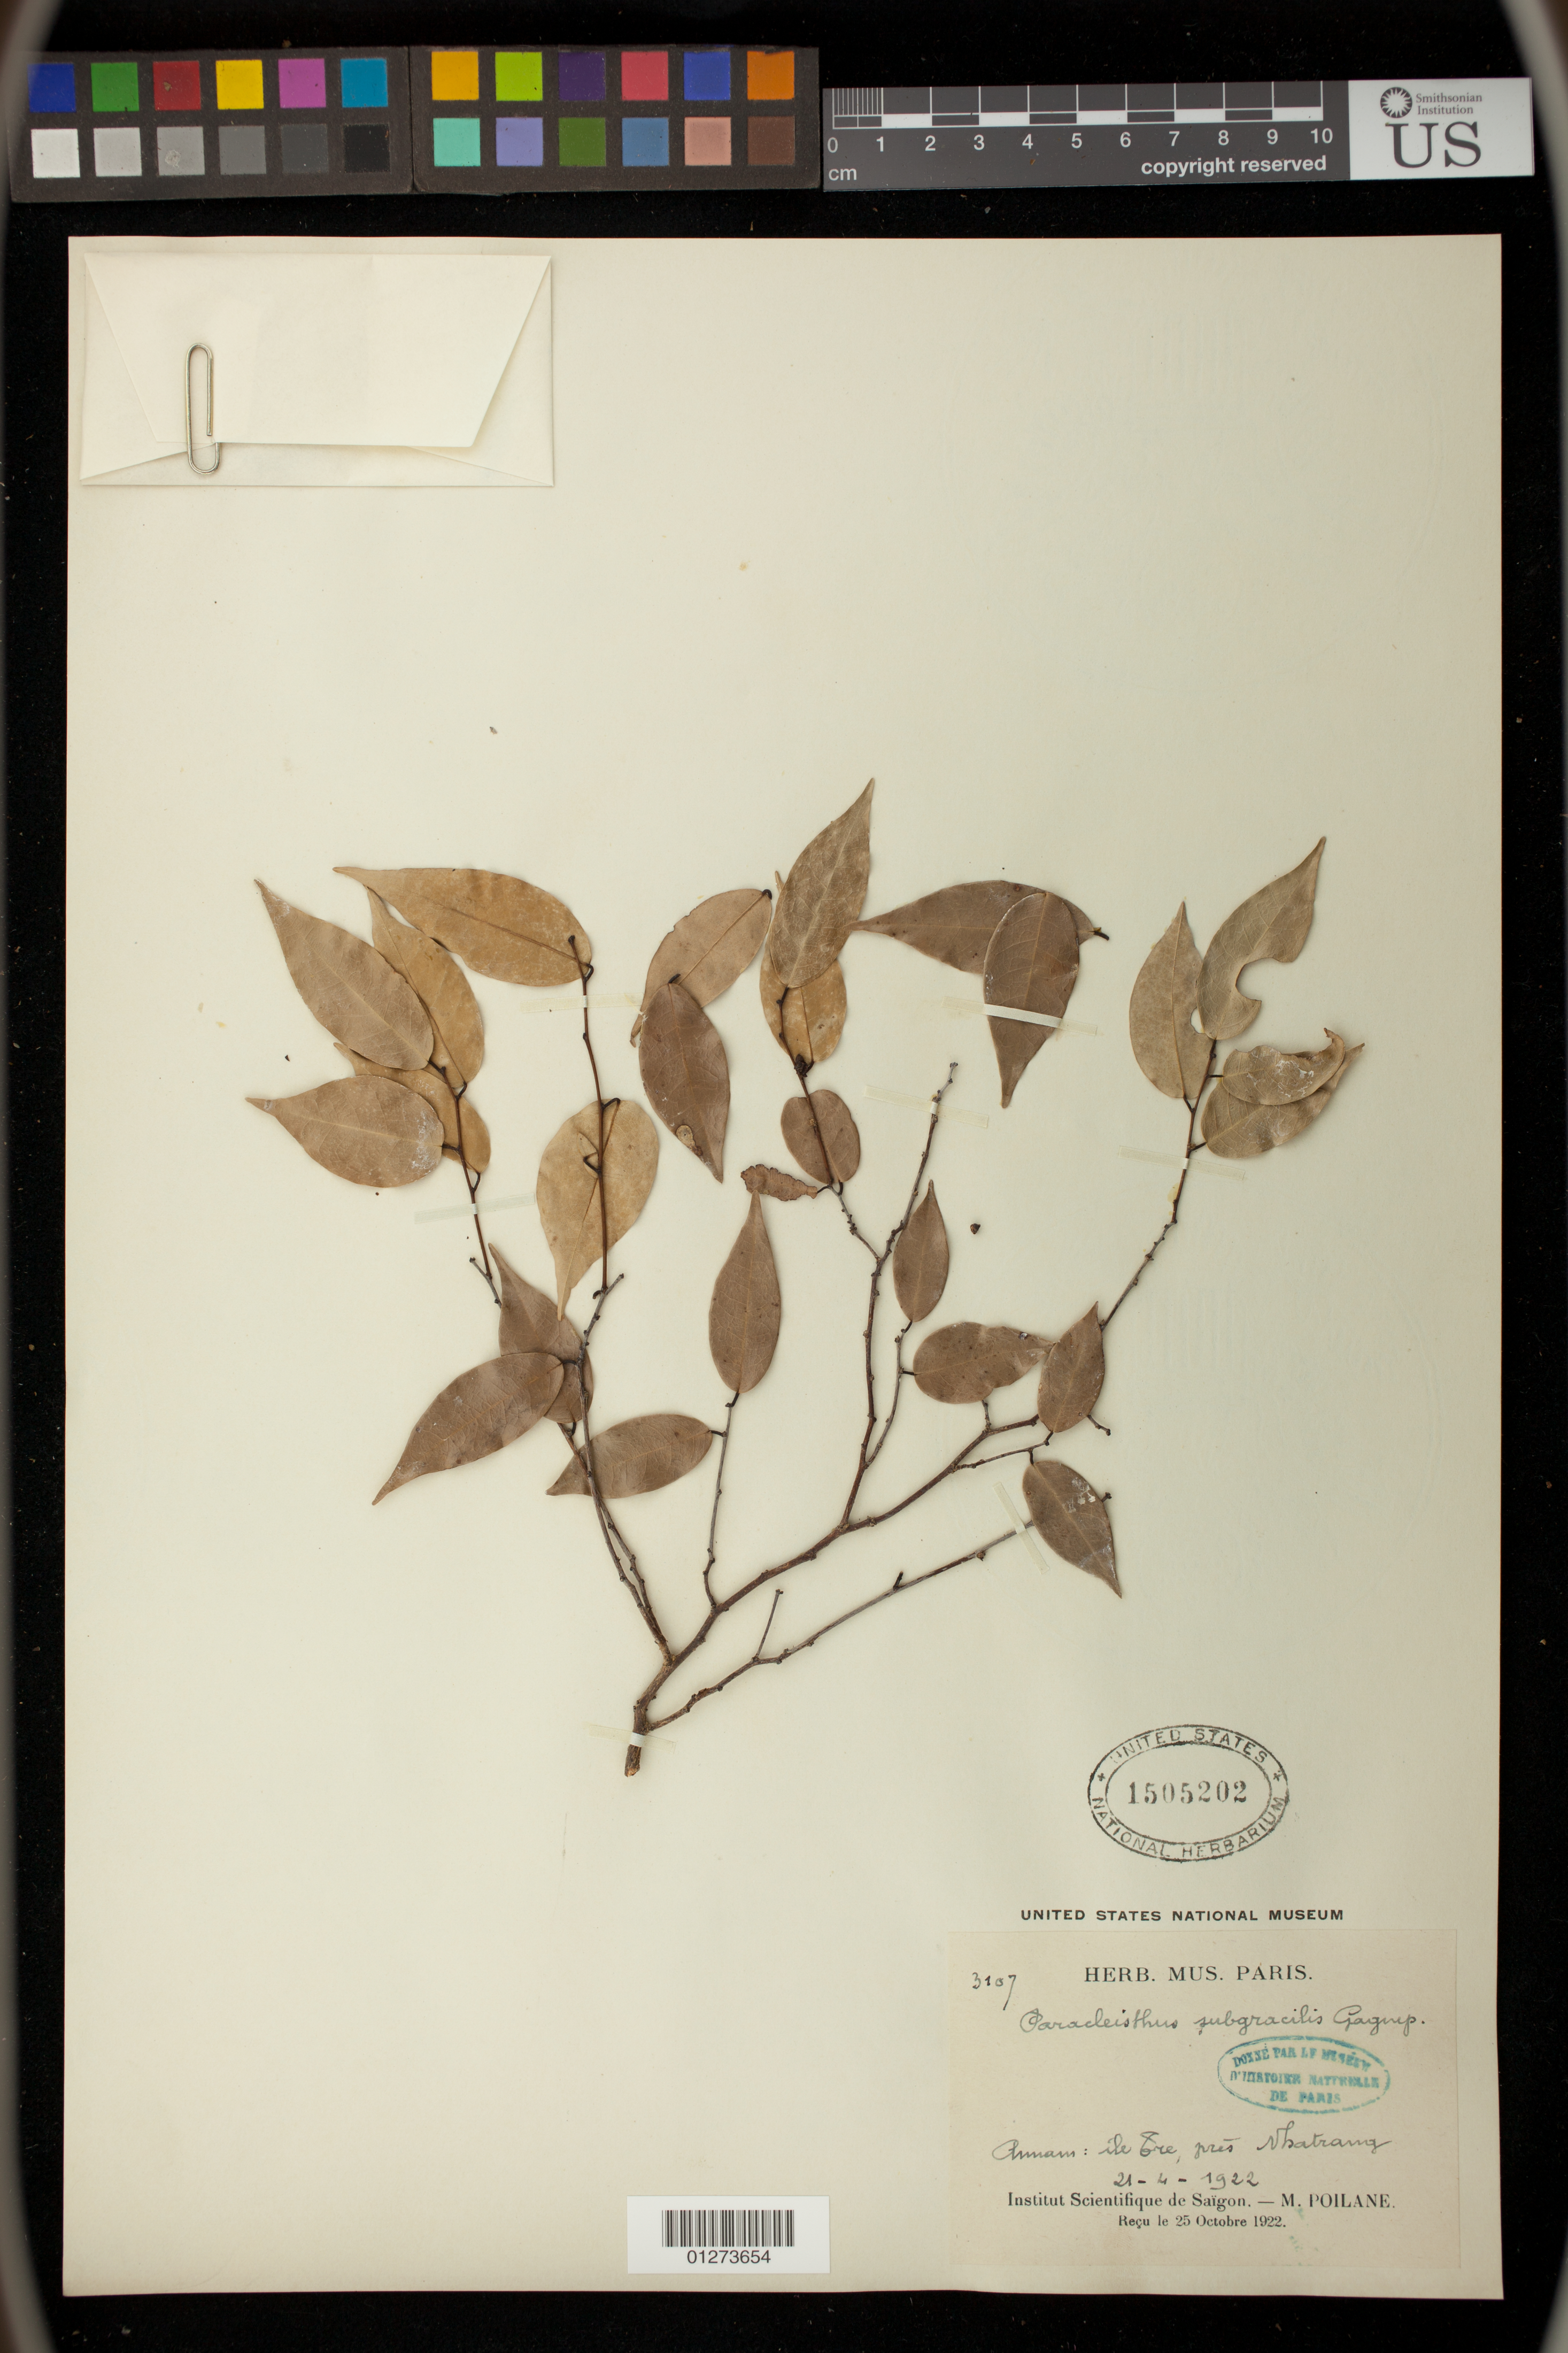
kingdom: Plantae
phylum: Tracheophyta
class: Magnoliopsida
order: Malpighiales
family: Phyllanthaceae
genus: Paracleisthus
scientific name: Paracleisthus subgracilis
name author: Gagnep.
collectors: M. Poilane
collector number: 3107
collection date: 1922-04-21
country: Vietnam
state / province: Khanh Hoa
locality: Annam: ile Tre, pres Nhatrang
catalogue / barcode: US 1505202